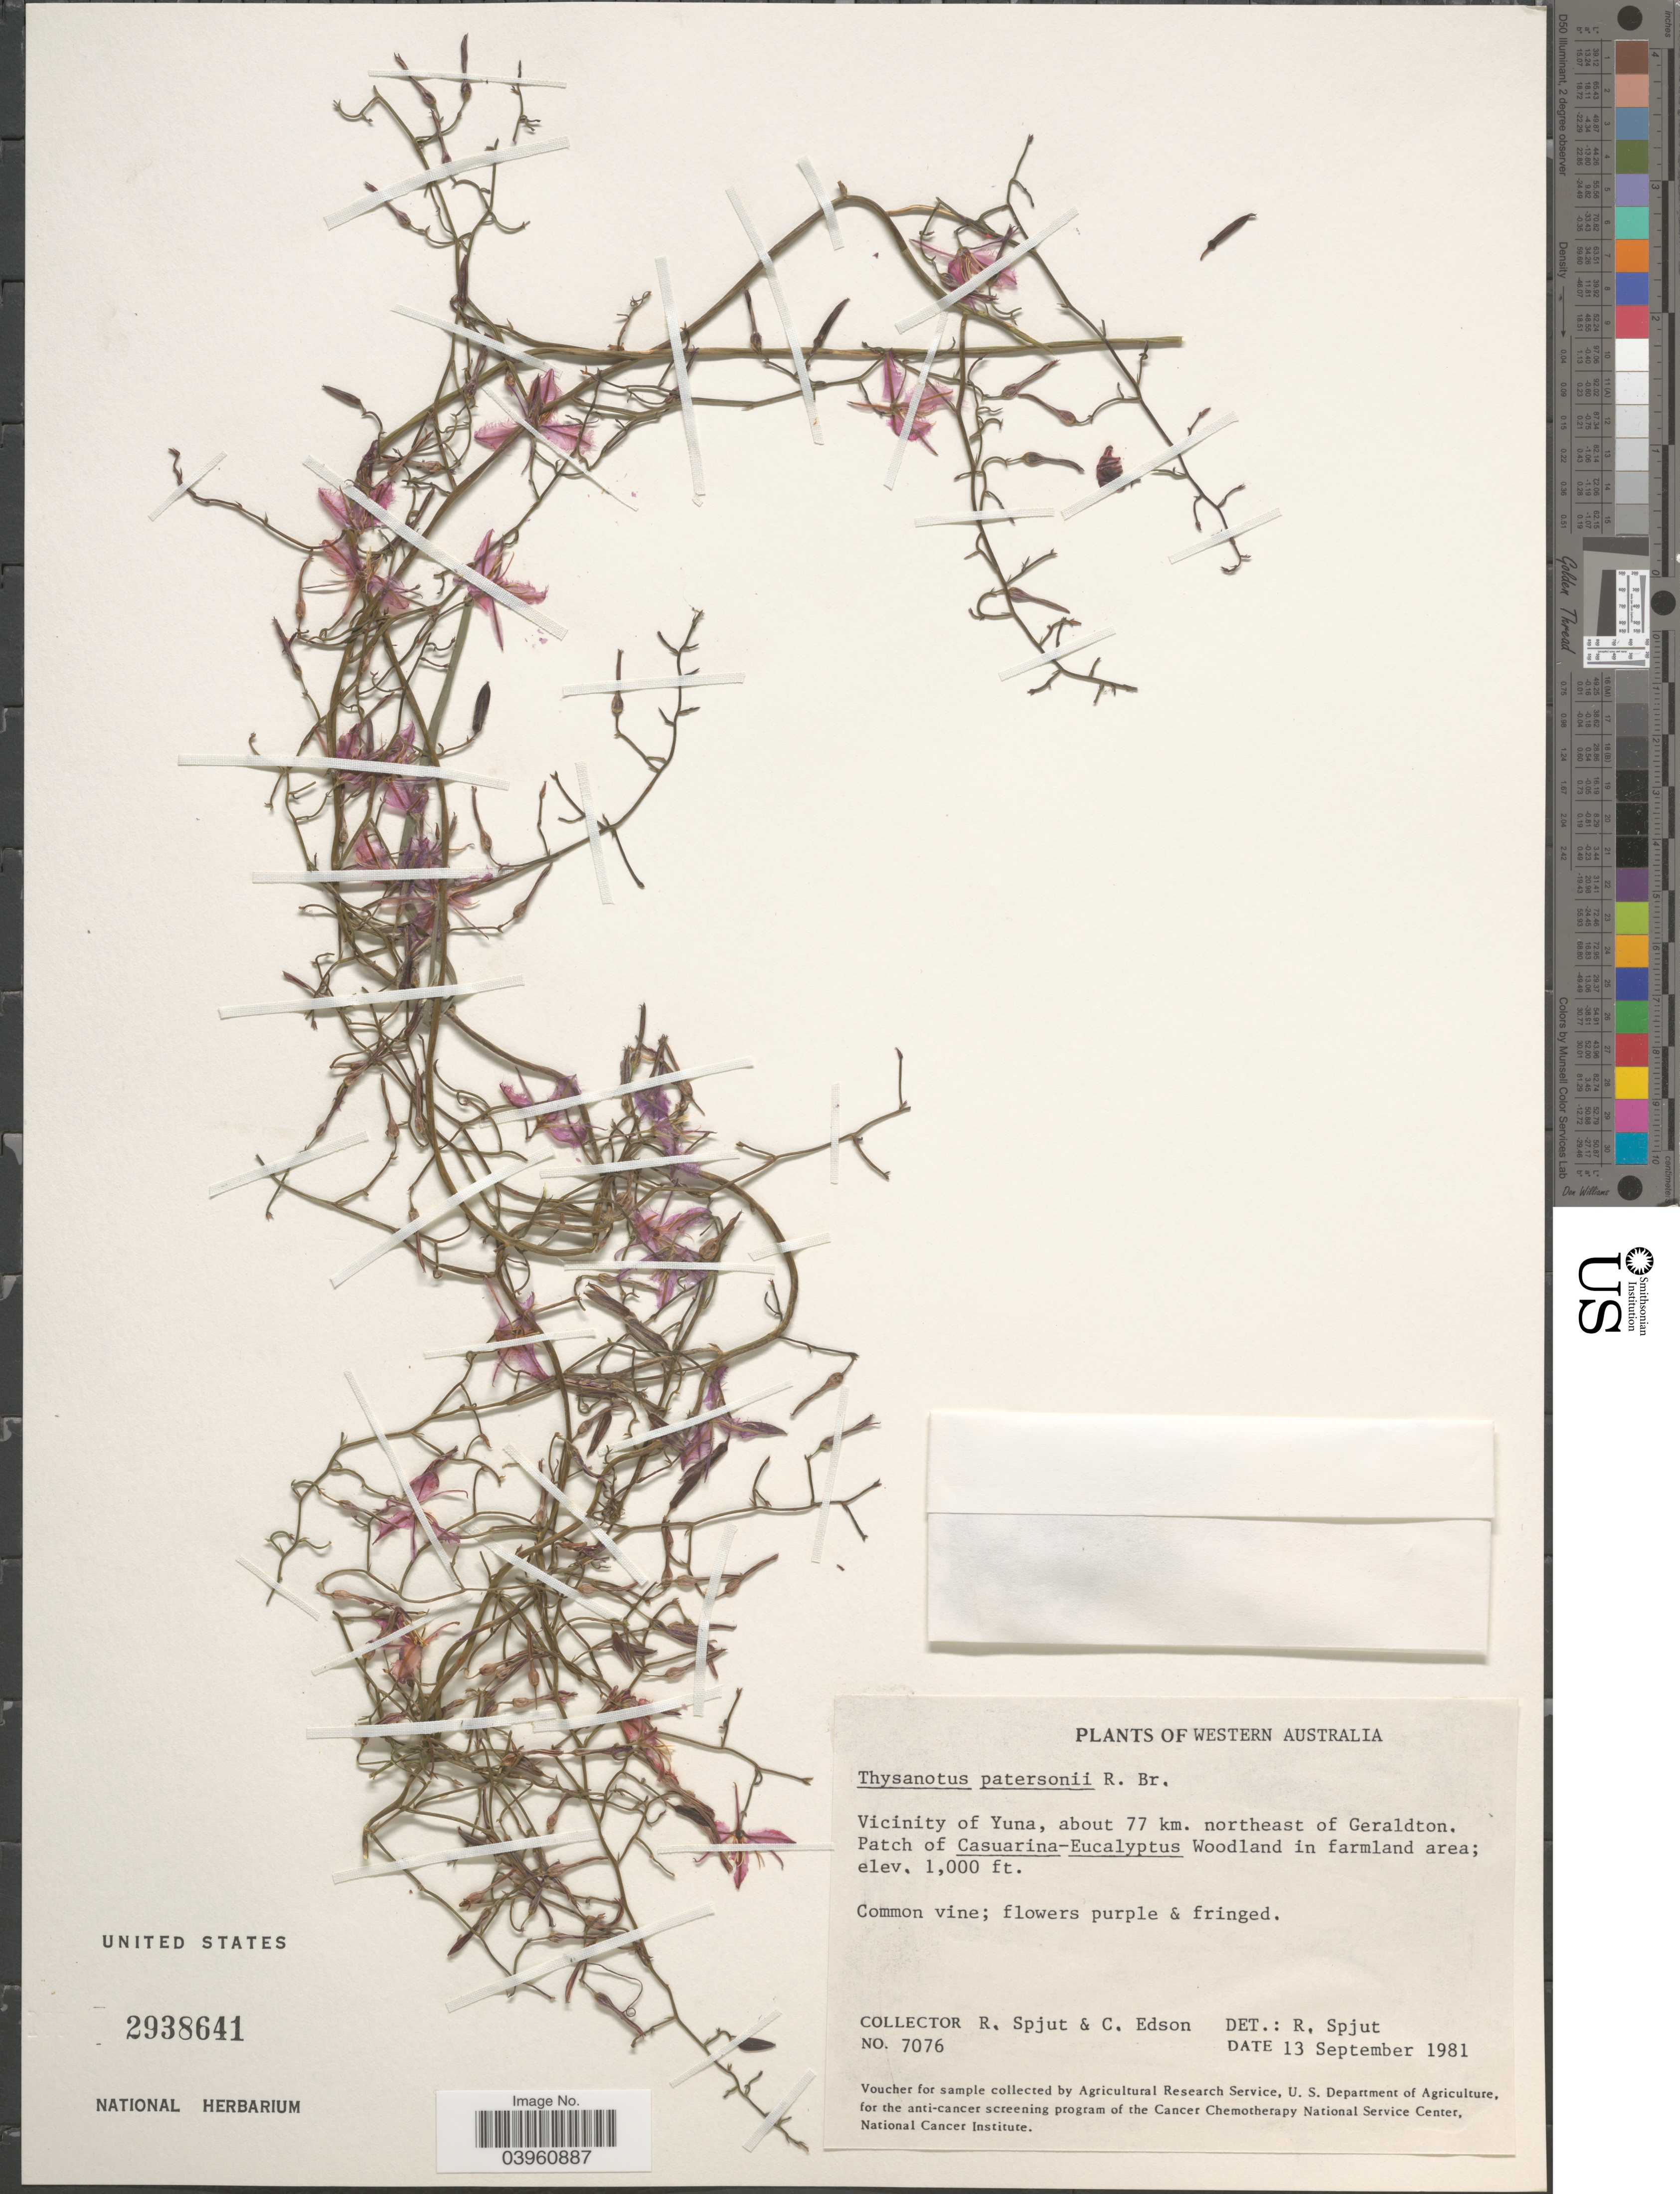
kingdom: Plantae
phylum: Tracheophyta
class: Liliopsida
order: Asparagales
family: Asparagaceae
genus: Thysanotus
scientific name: Thysanotus patersonii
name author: R. Br.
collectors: R. Spjut & C. Edson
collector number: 7076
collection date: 1981-09-13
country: Australia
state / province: Western Australia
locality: Vicinity of Yuna, about 77 km. northeast of Geraldton. Patch of Casuarina-Eucalyptus Woodland in farmland area.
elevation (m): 305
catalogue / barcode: US 2938641